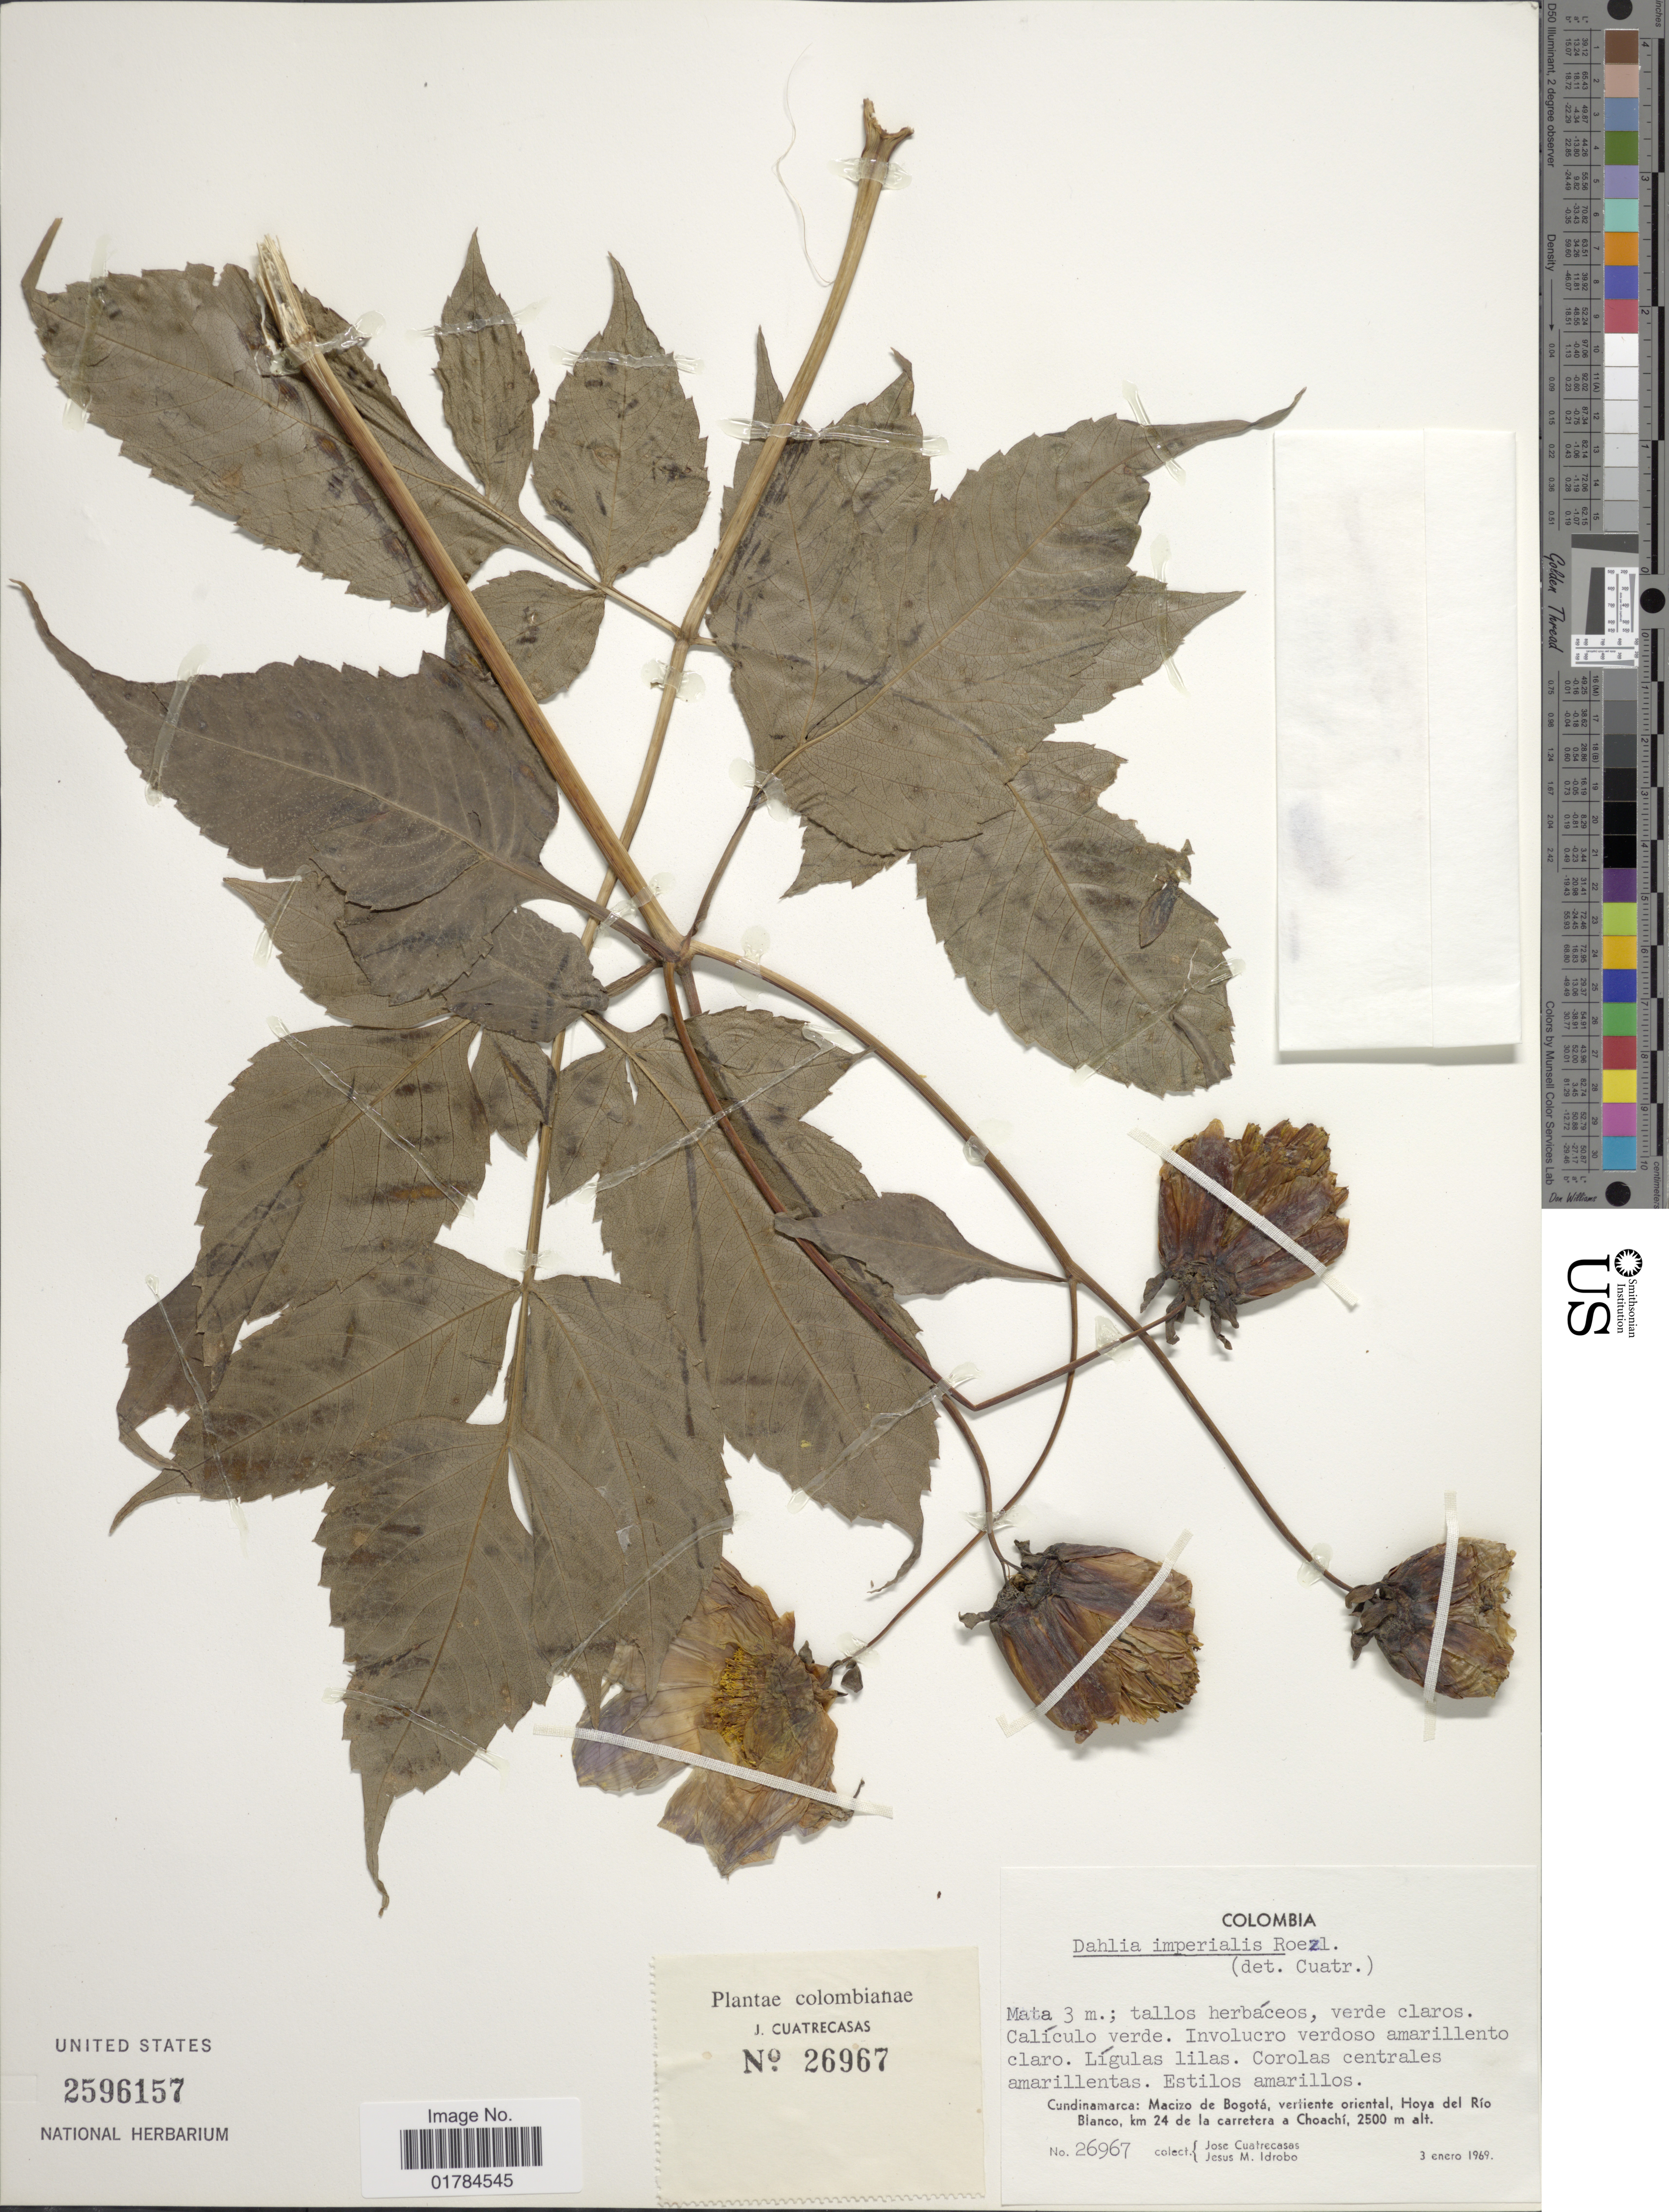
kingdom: Plantae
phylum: Tracheophyta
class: Magnoliopsida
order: Asterales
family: Asteraceae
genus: Dahlia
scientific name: Dahlia imperialis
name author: Roezl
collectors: J. Cuatrecasas & J. M. Idrobo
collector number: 26967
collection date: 1969-01-03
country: Colombia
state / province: Cundinamarca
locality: Macizo de Bogota, vertiente oriental, Hoya del Rio Blanco, km 24 de la carretera a Choachi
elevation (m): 2500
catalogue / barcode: US 2596157